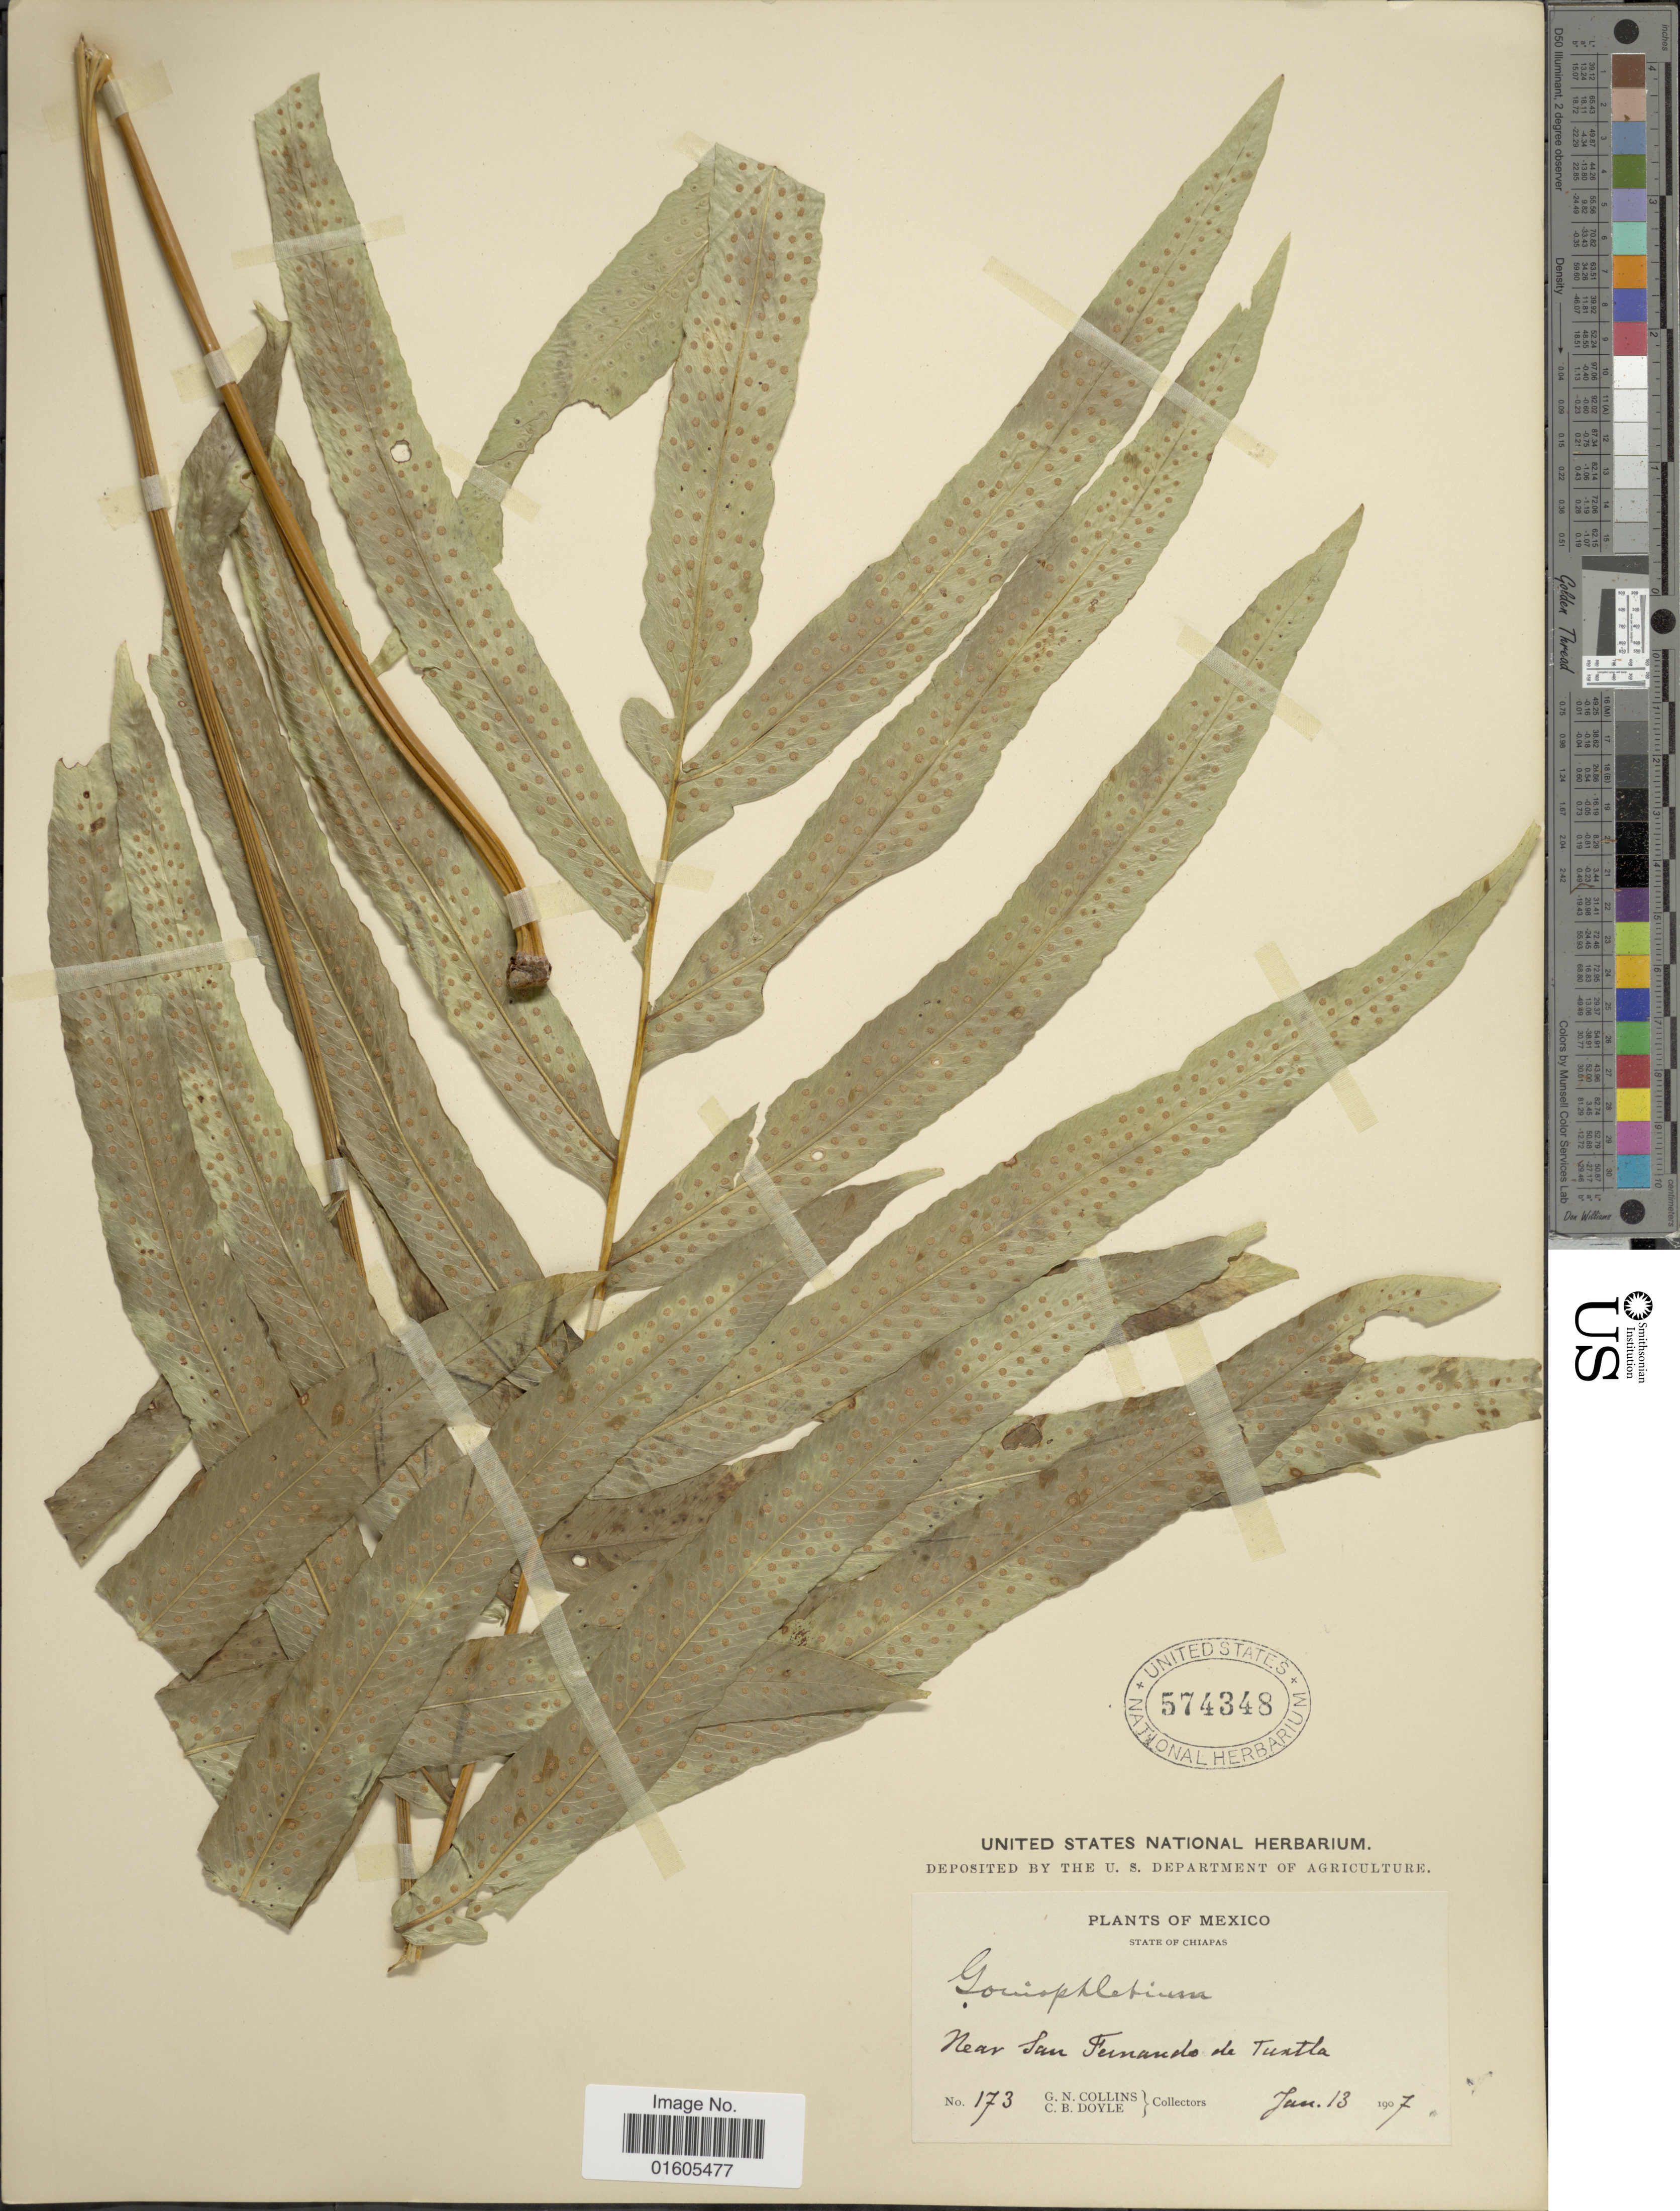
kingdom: Plantae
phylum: Tracheophyta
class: Polypodiopsida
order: Polypodiales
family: Polypodiaceae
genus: Serpocaulon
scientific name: Serpocaulon triseriale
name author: (Sw.) A.R. Sm.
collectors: G. Collins & C. Doyle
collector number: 173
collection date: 1907-01-13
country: Mexico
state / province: Chiapas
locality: Near San Fernando de Tuxtla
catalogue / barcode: US 574348